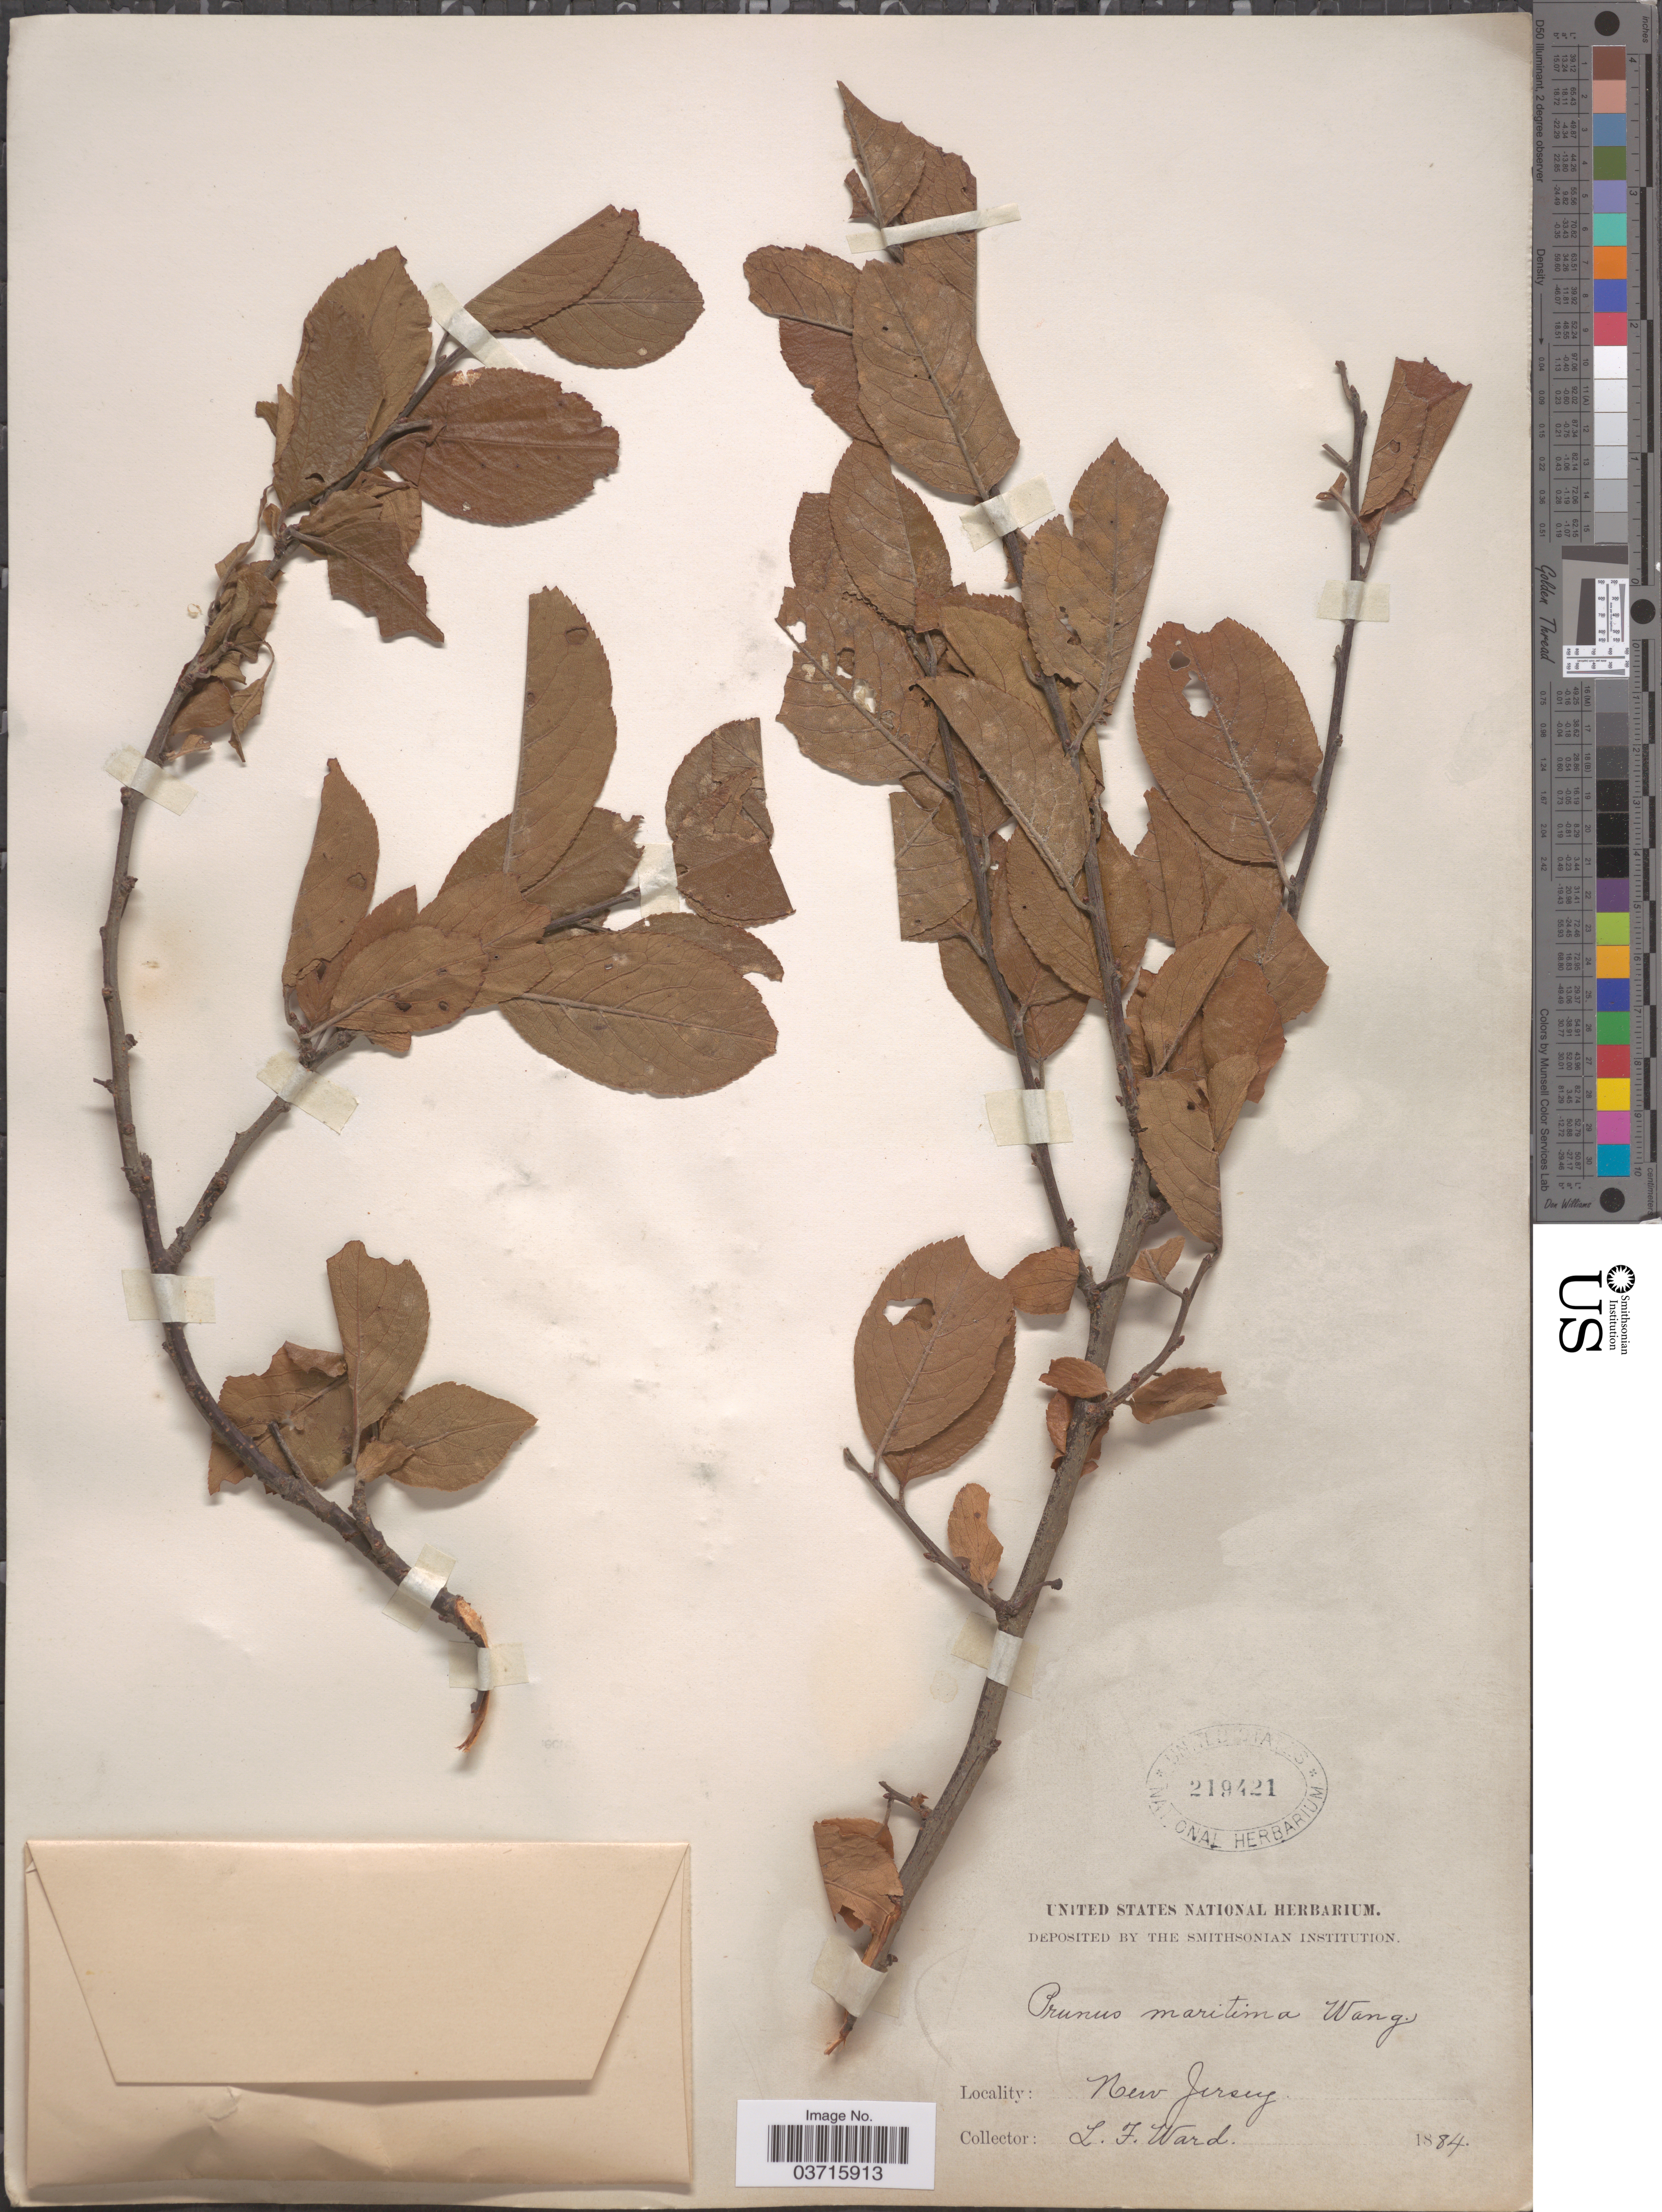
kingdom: Plantae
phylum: Tracheophyta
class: Magnoliopsida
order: Rosales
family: Rosaceae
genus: Prunus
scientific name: Prunus maritima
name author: Marshall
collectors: L. Ward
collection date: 1884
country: United States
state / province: New Jersey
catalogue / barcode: US 219421